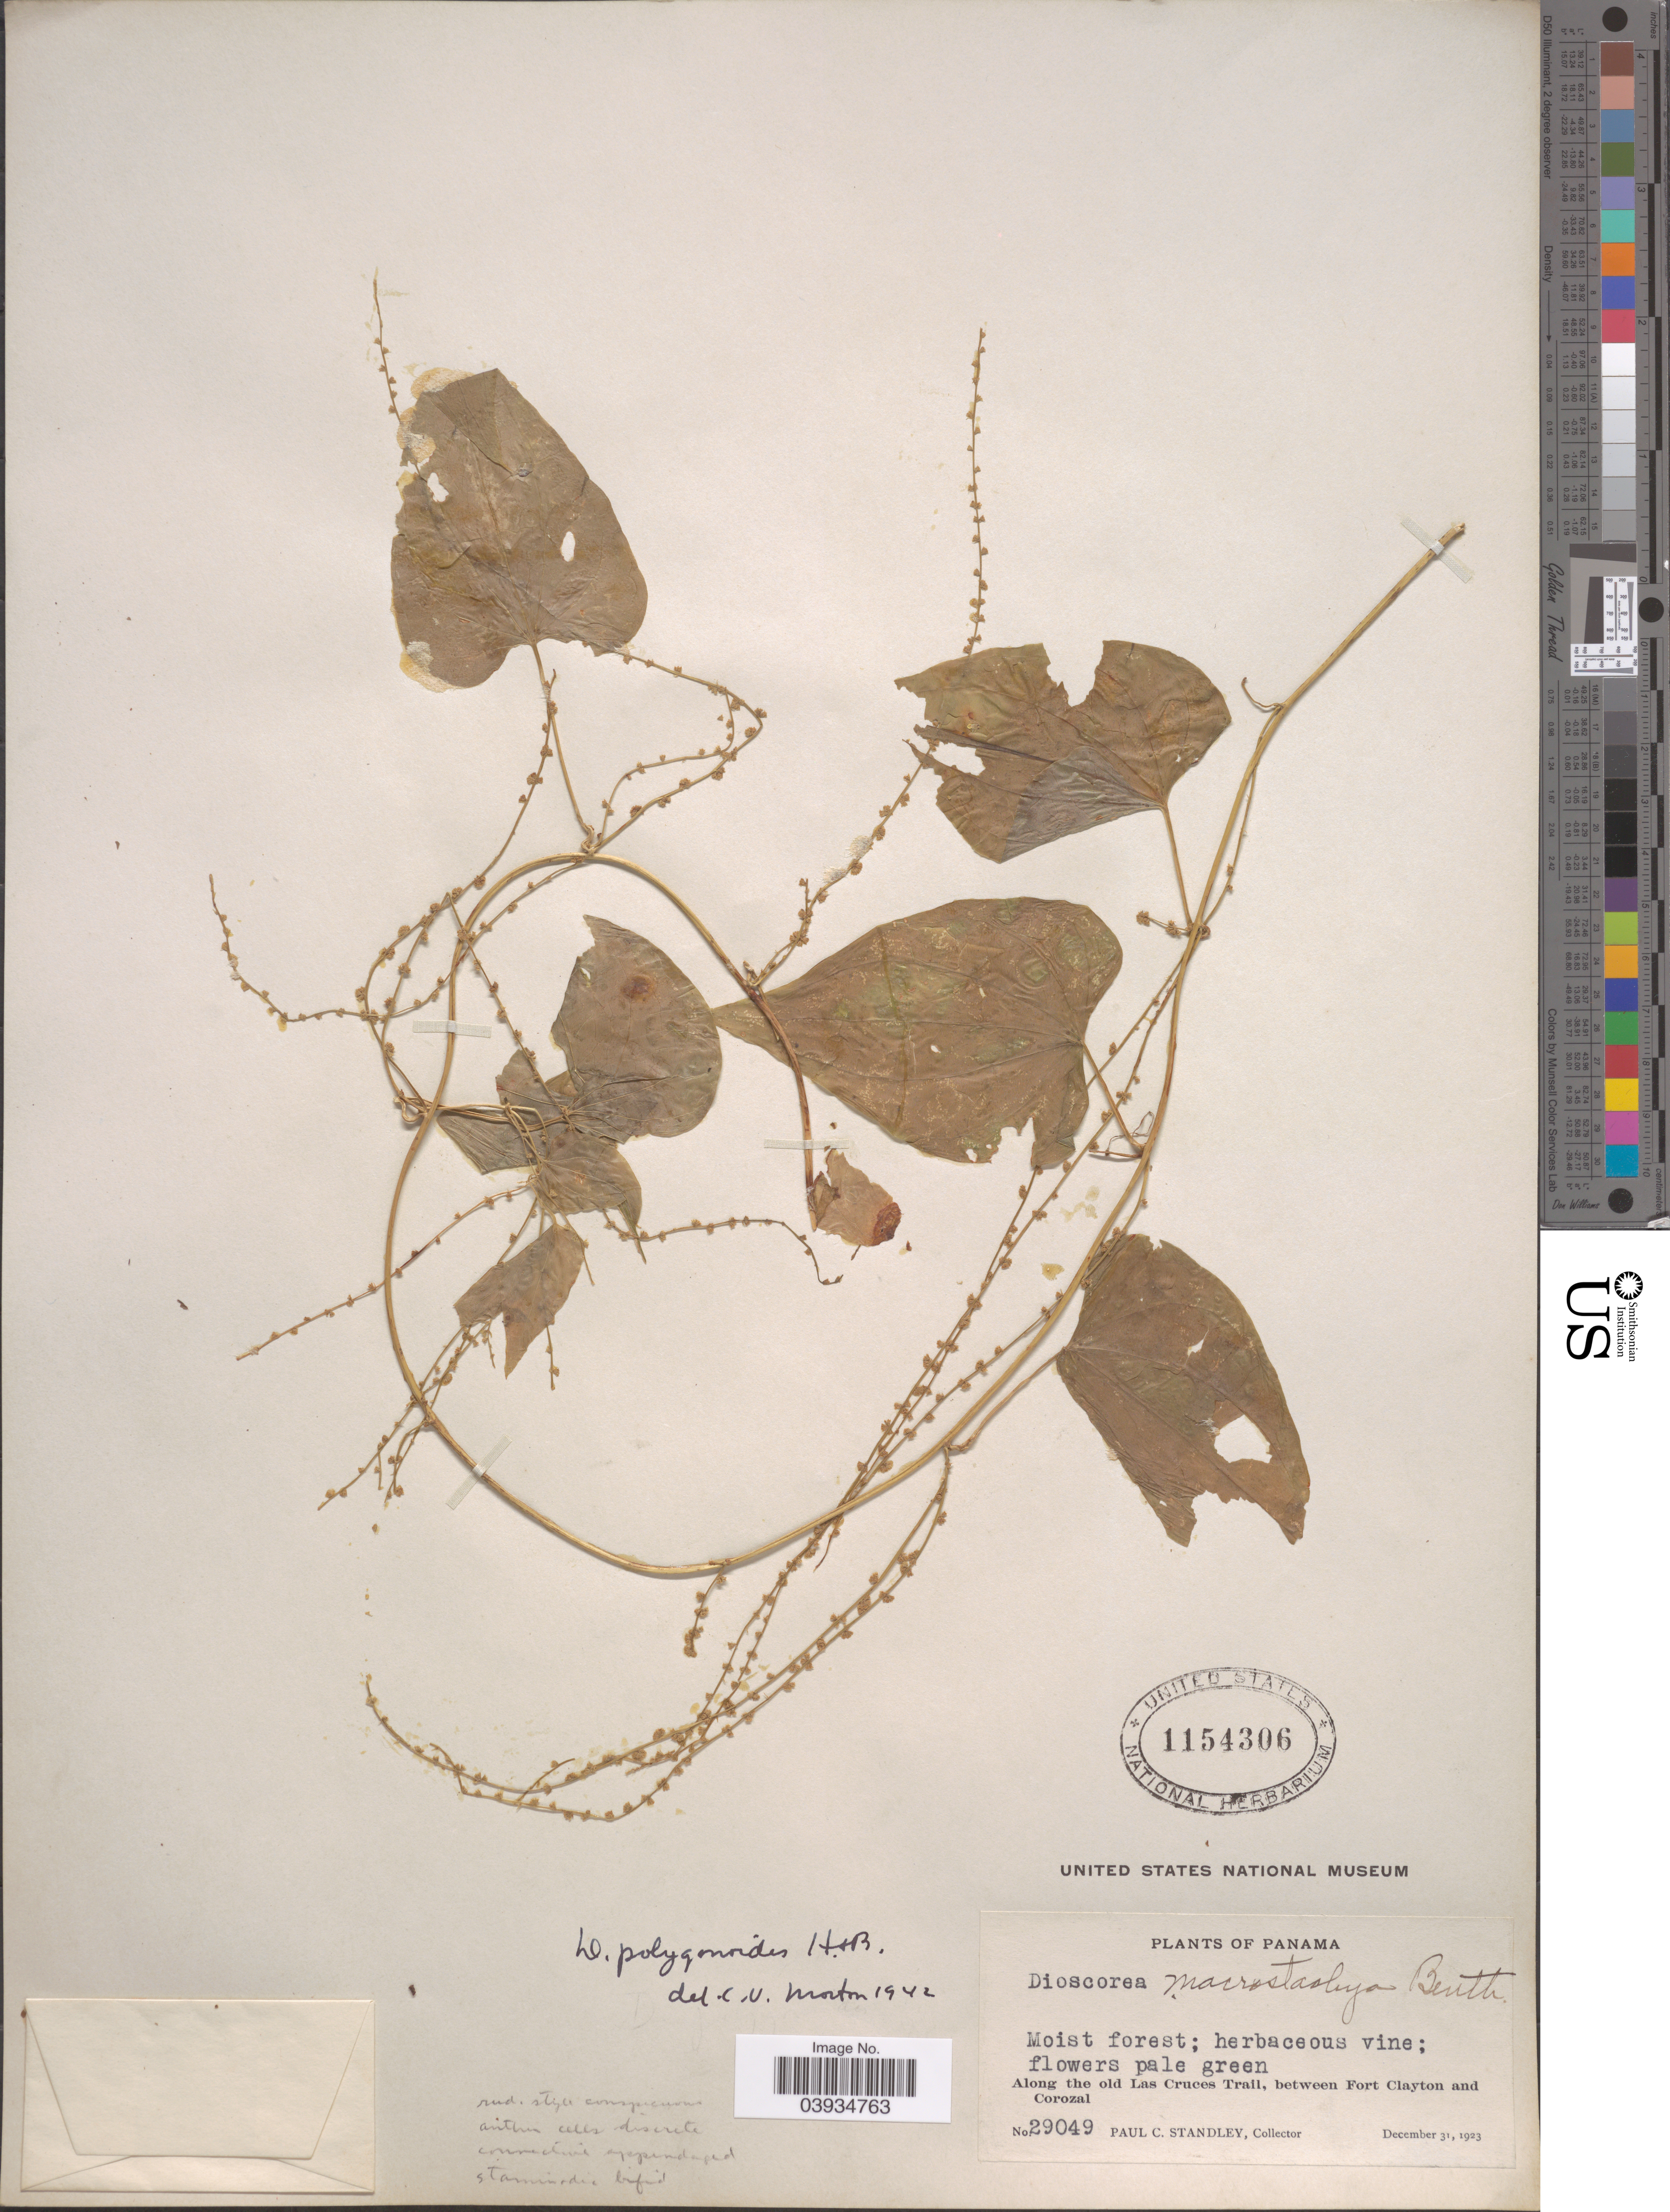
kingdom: Plantae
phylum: Tracheophyta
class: Liliopsida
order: Dioscoreales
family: Dioscoreaceae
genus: Dioscorea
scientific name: Dioscorea polygonoides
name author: Humb. & Bonpl. ex Willd.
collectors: P. C. Standley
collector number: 29049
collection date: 1923-12-31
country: Panama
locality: Along the old Las Cruces Trail, between Fort Clayton and Corozal.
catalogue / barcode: US 1154306